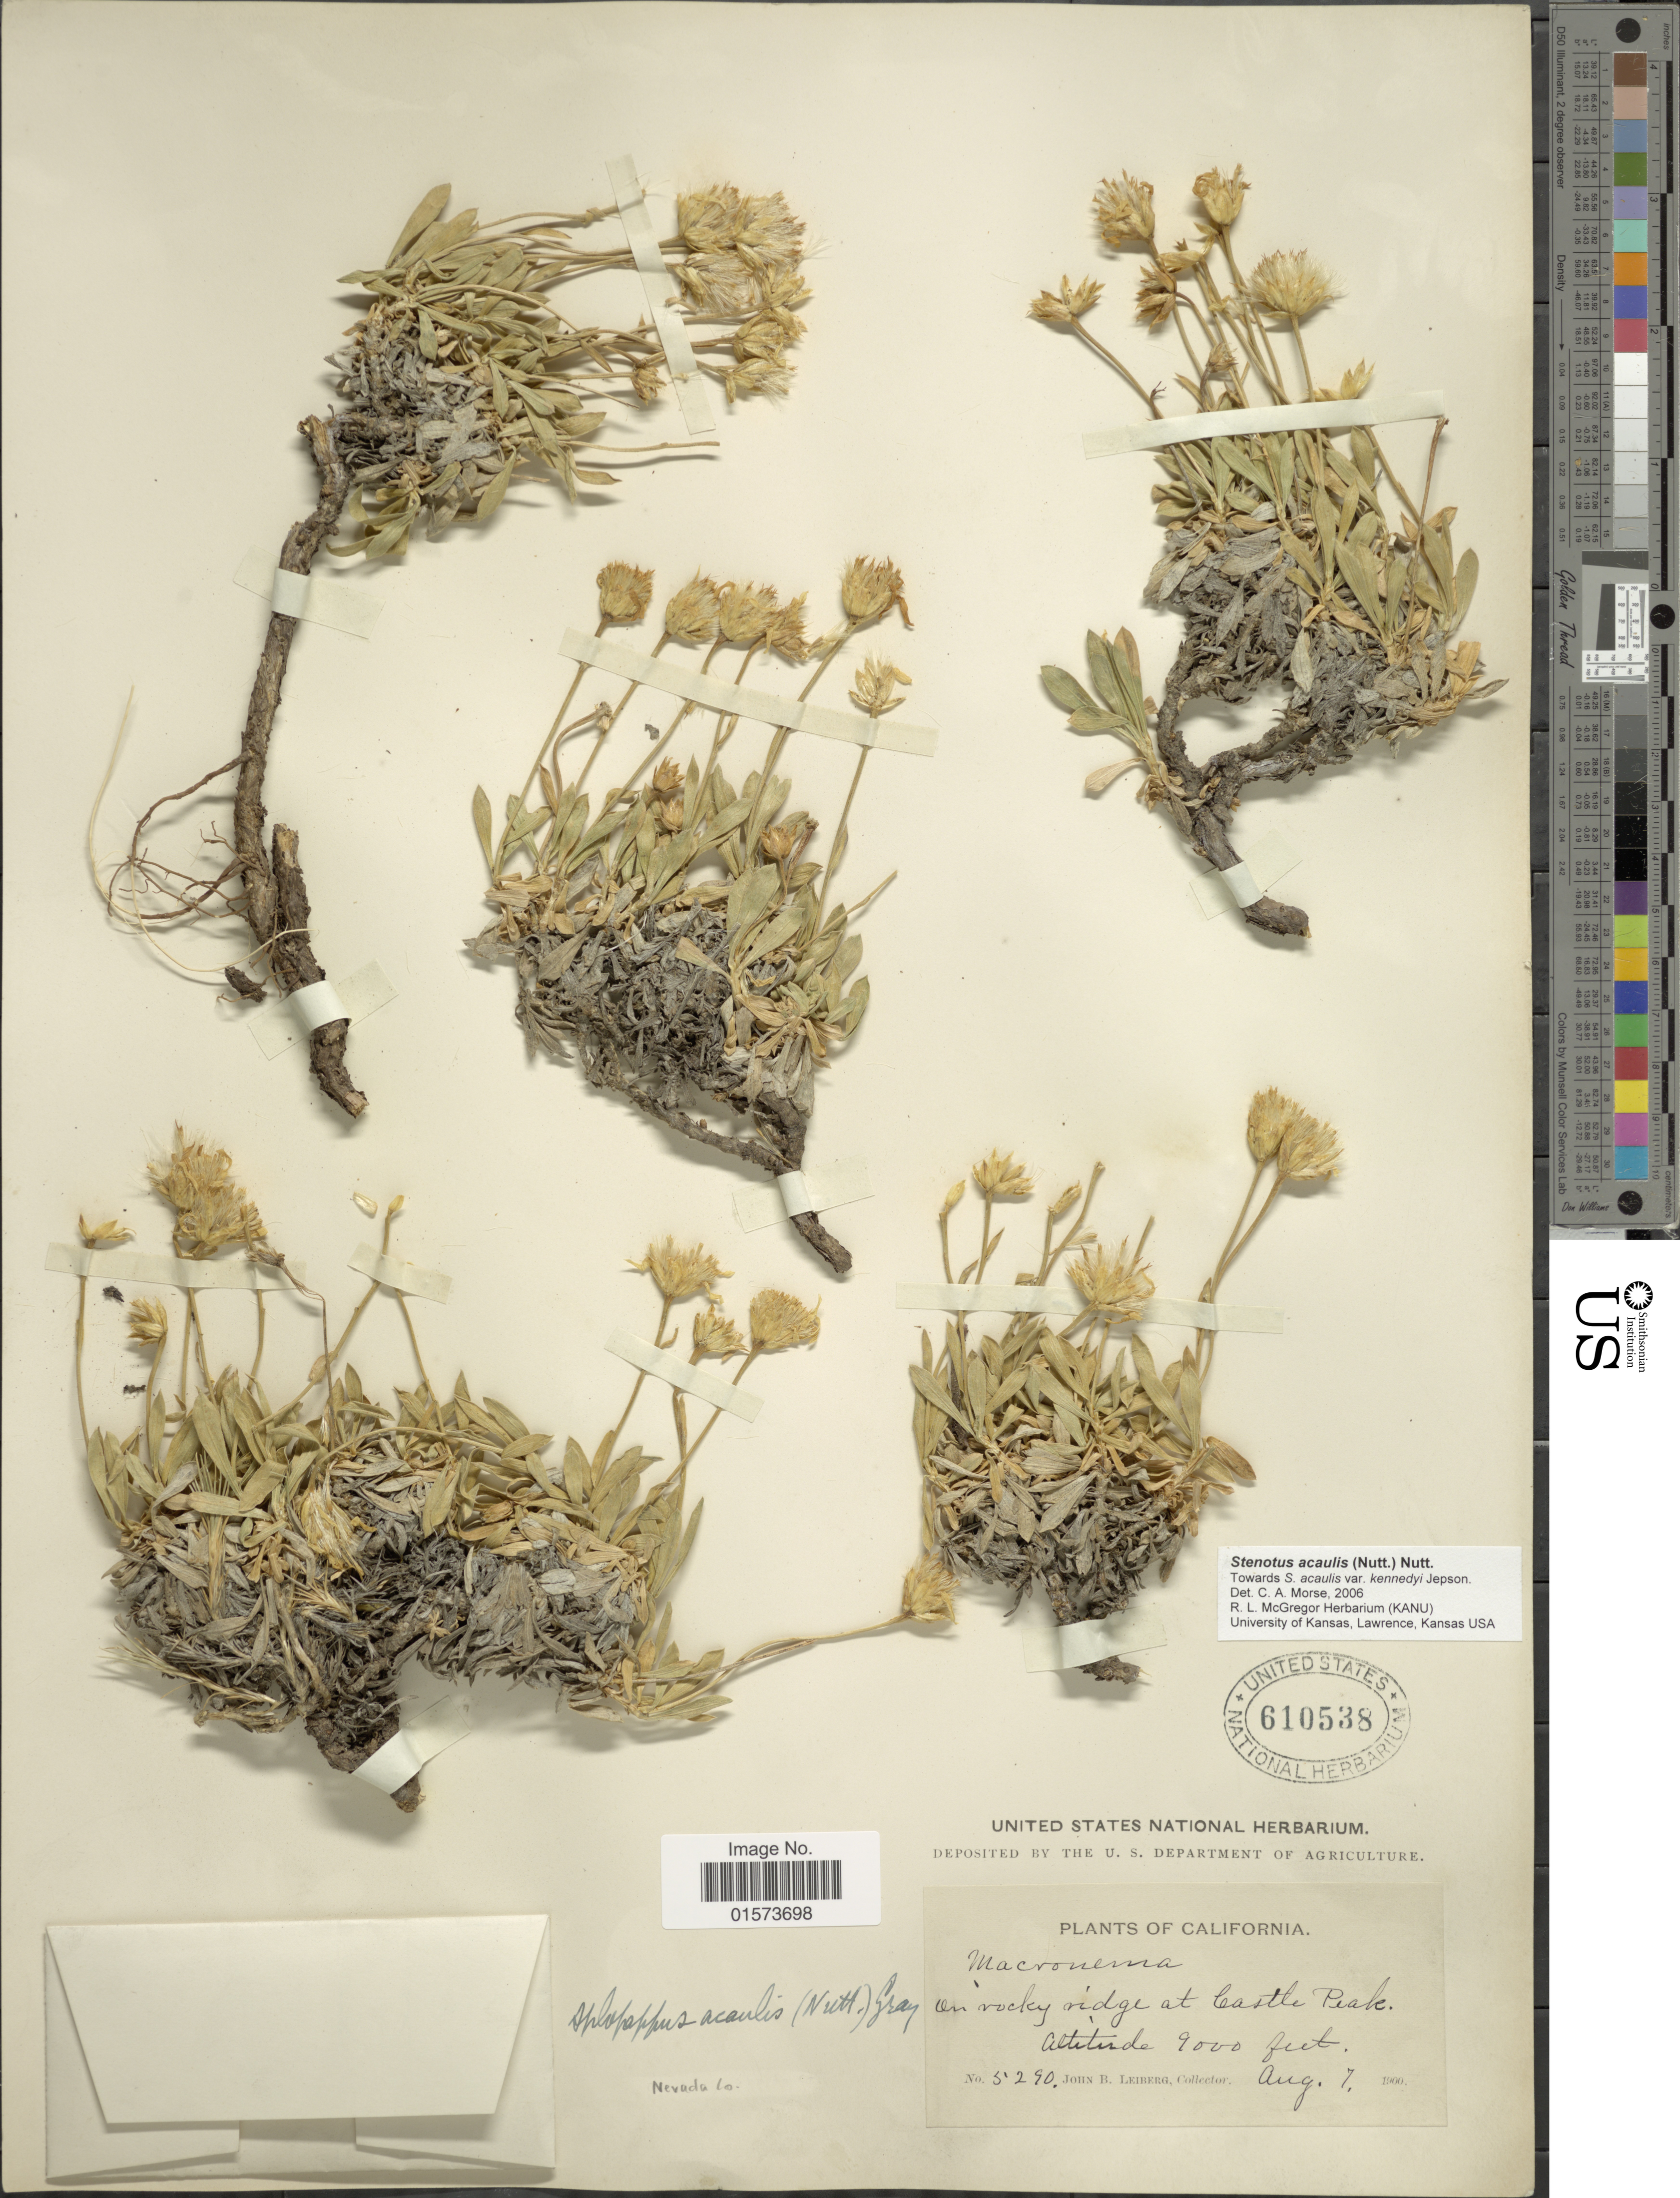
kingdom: Plantae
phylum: Tracheophyta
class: Magnoliopsida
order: Asterales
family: Asteraceae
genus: Stenotus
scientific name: Stenotus acaulis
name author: (Nutt.) Nutt.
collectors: J. B. Leiberg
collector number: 5290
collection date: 1900-08-07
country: United States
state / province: California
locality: On rocky ridge at Castle Peak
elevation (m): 2743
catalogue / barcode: US 610538